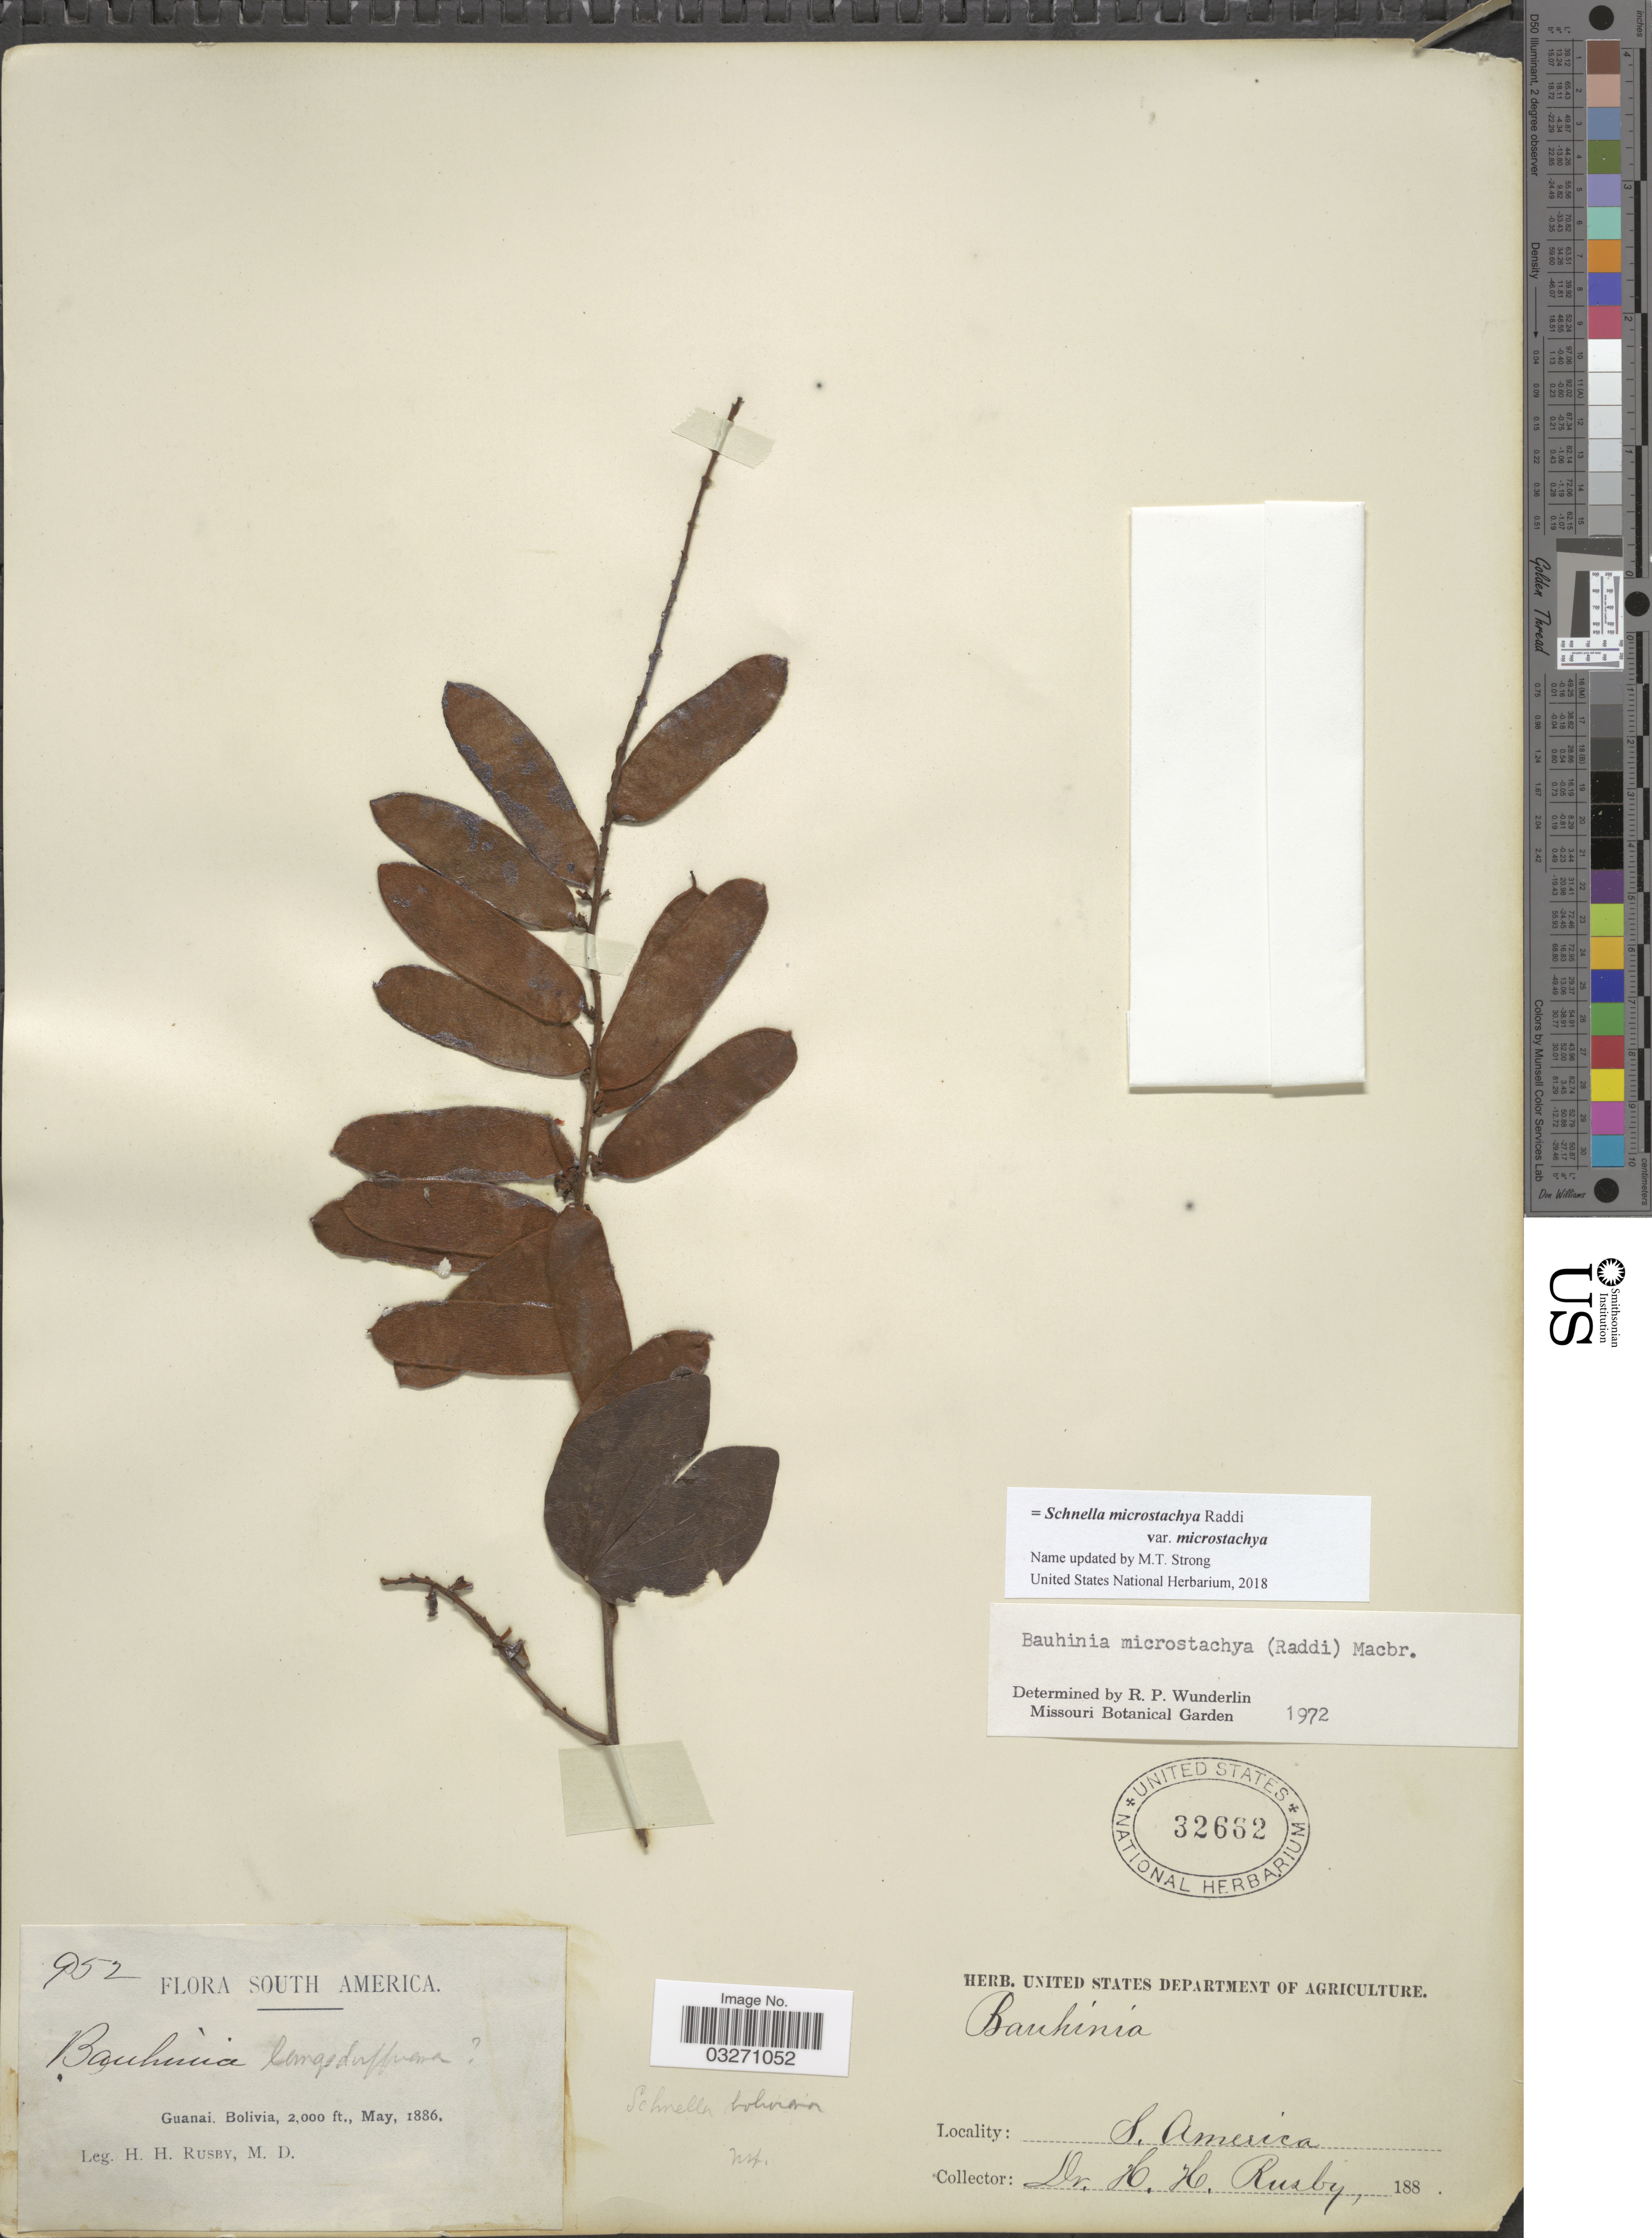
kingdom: Plantae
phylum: Tracheophyta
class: Magnoliopsida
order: Fabales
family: Fabaceae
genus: Schnella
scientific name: Schnella microstachya var. microstachya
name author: Raddi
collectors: H. H. Rusby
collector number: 952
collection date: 1886-05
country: Bolivia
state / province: La Páz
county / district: Larecaja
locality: Guanay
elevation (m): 610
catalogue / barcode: US 32662